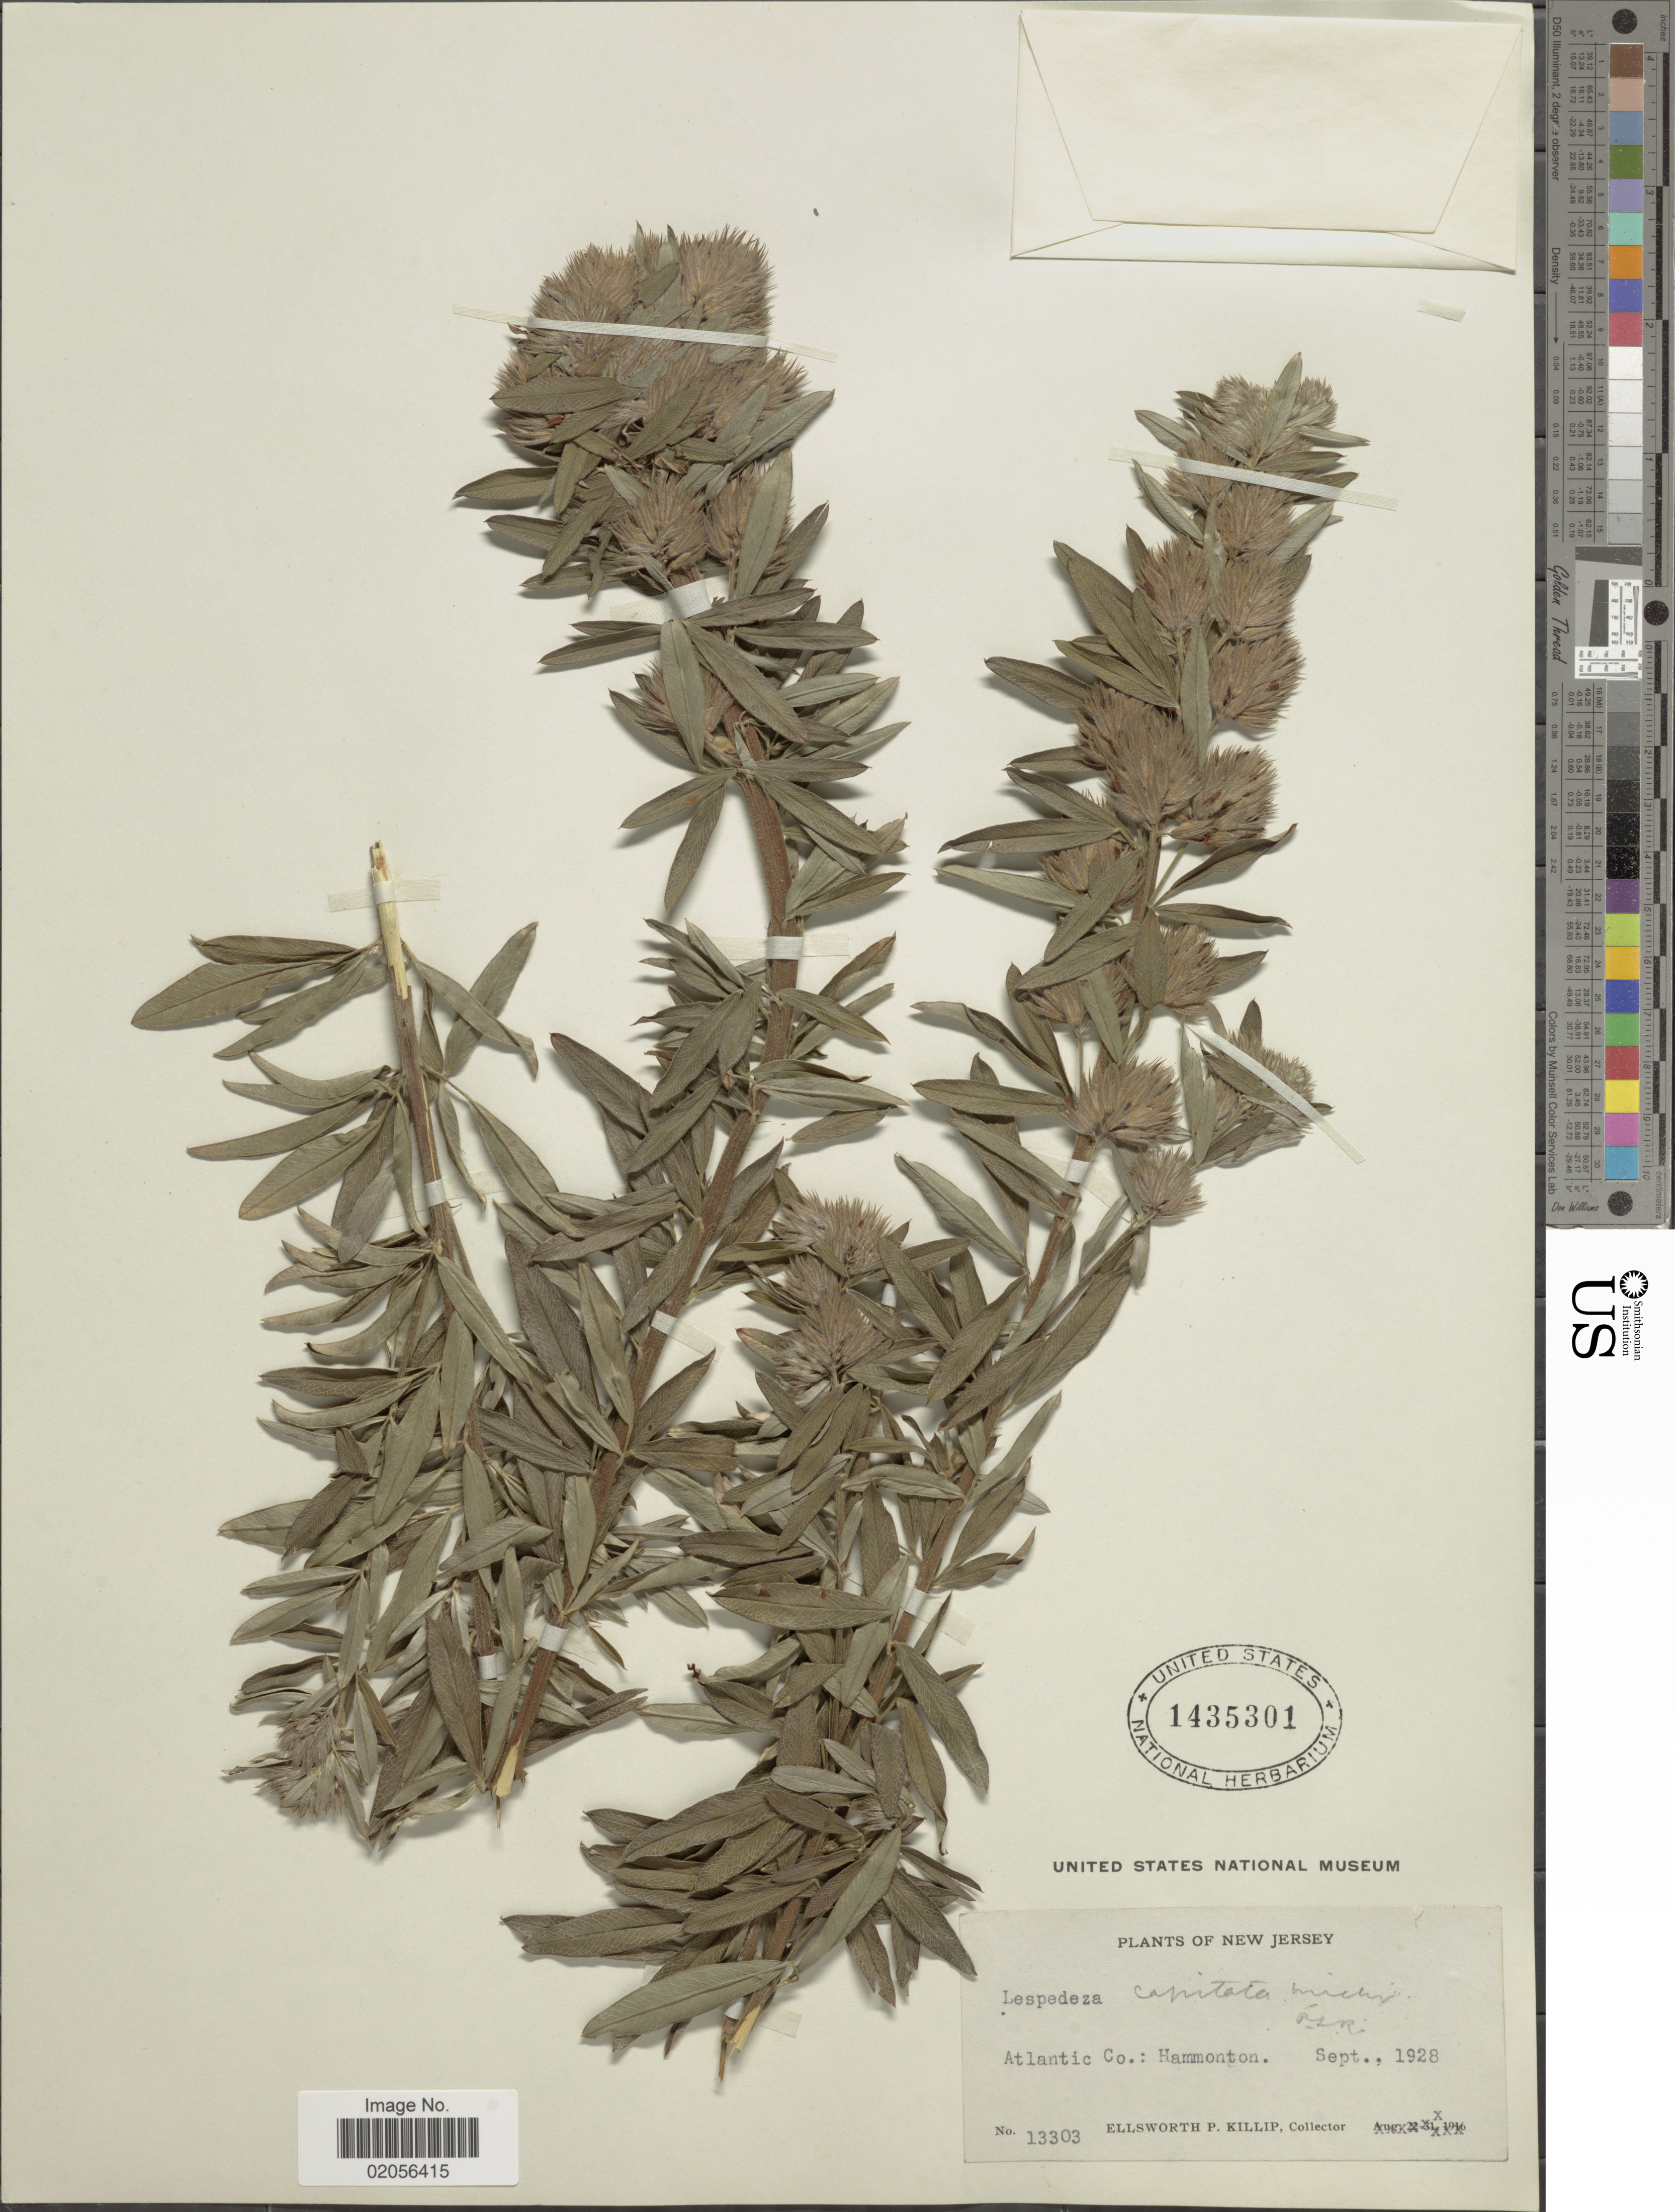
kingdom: Plantae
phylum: Tracheophyta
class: Magnoliopsida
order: Fabales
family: Fabaceae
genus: Lespedeza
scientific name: Lespedeza capitata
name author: Michx.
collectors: E. P. Killip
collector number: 13303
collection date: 1928-09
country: United States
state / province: New Jersey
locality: Atlantic Co.: Hamilton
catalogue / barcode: US 1435301